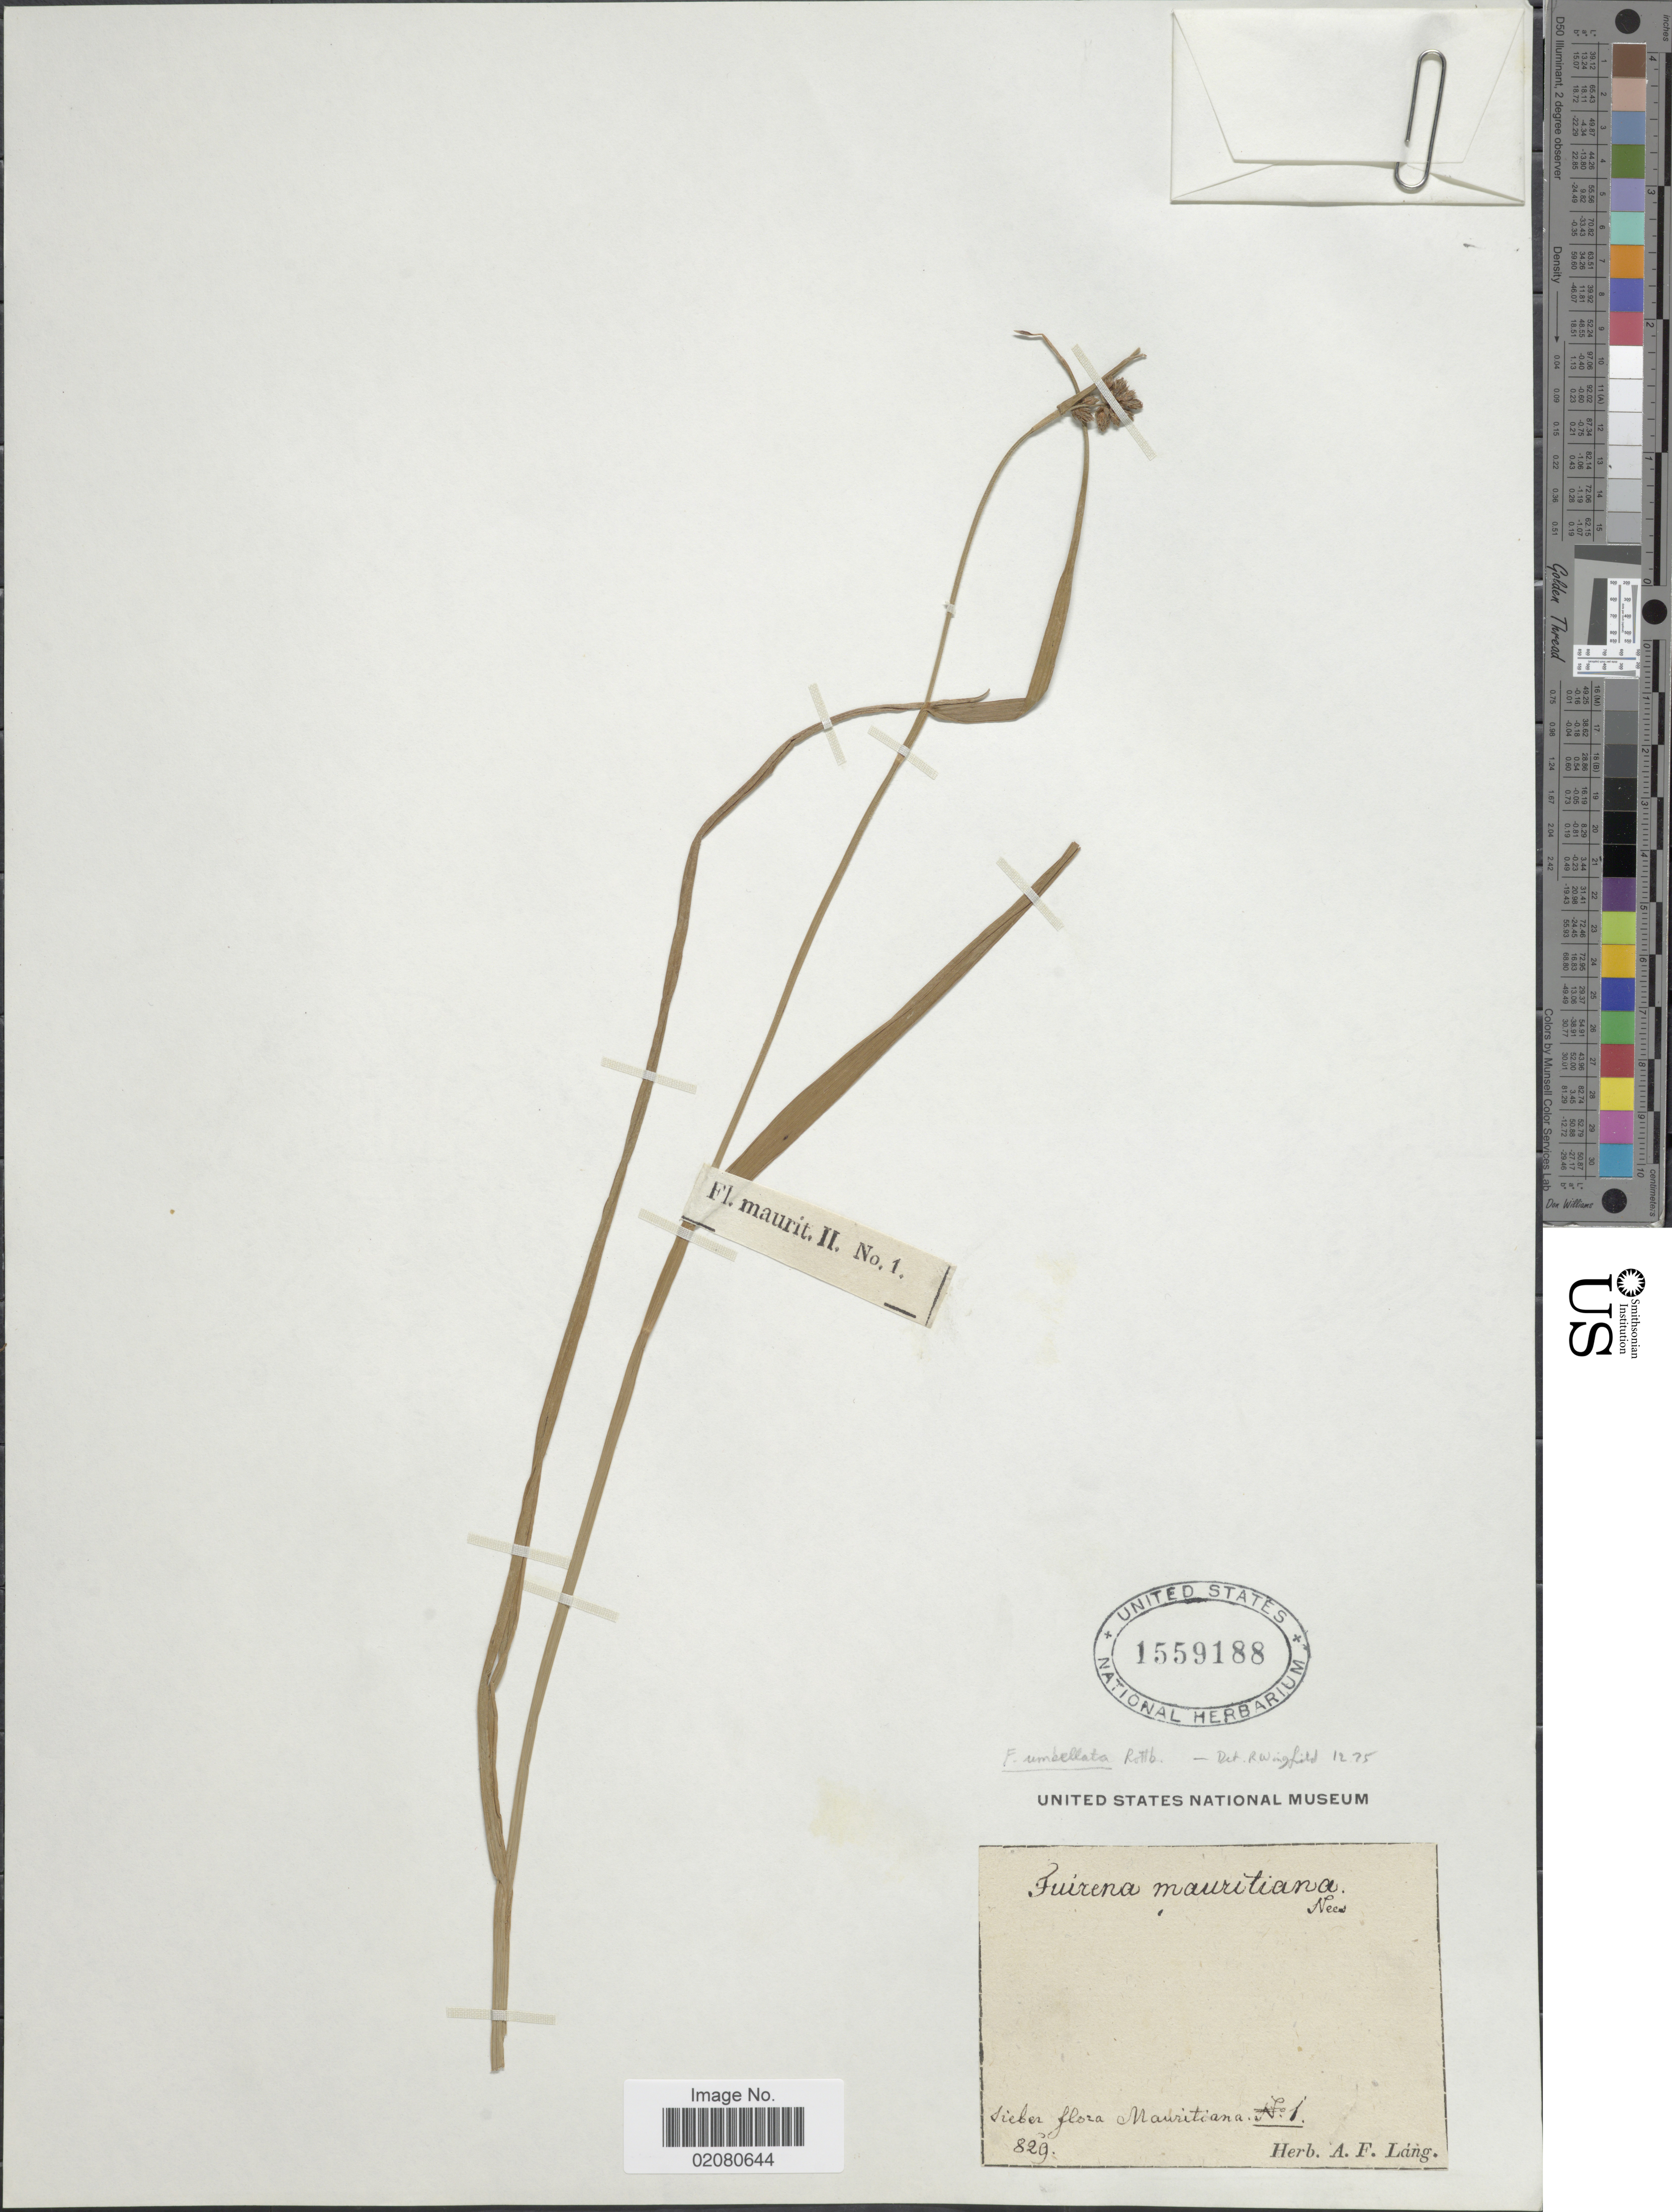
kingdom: Plantae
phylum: Tracheophyta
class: Liliopsida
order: Poales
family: Cyperaceae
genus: Fuirena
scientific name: Fuirena umbellata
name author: Rottb.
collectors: -- Sieber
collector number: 829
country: Mauritania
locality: Mauritiana.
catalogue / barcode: US 1559188